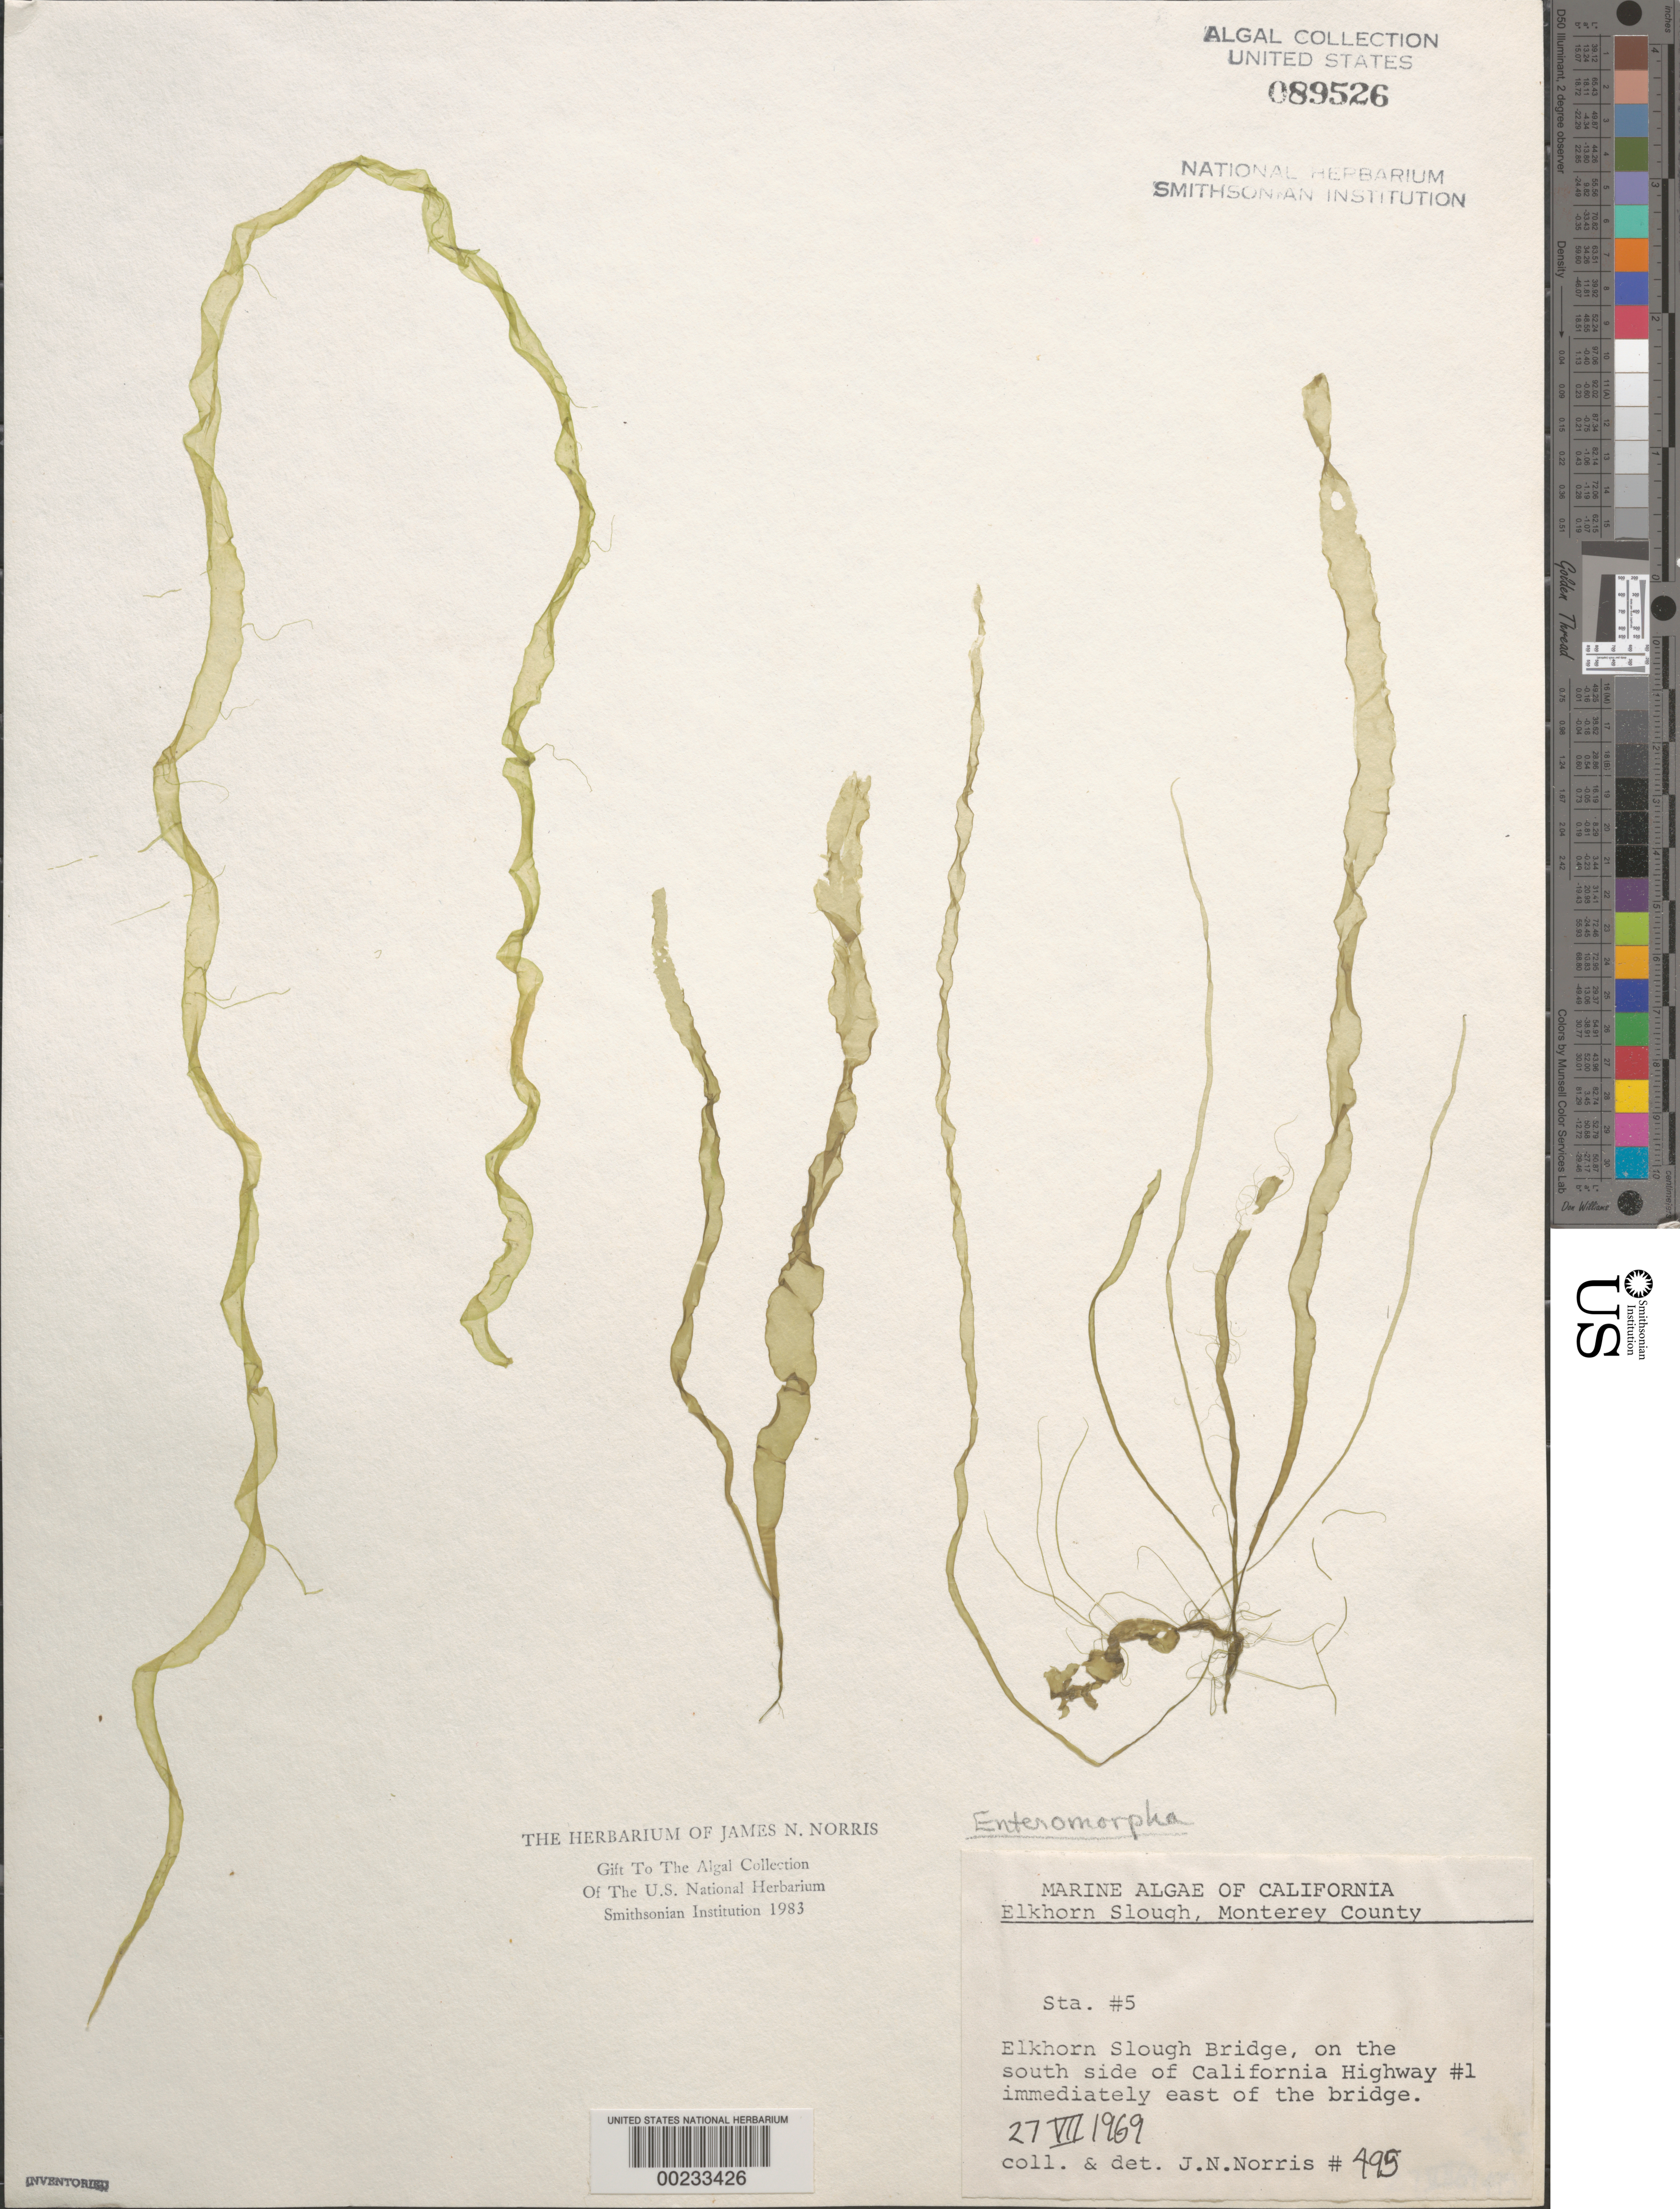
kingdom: Plantae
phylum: Chlorophyta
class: Ulvophyceae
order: Ulvales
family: Ulvaceae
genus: Ulva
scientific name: Ulva sp.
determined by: Algae name updating Project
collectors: J. N. Norris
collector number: JN-495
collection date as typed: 27 Jul 1969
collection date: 1969-07-27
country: United States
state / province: California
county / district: Monterey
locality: Elkhorn Slough, Elkhorn Slough Bridge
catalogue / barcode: US 89526